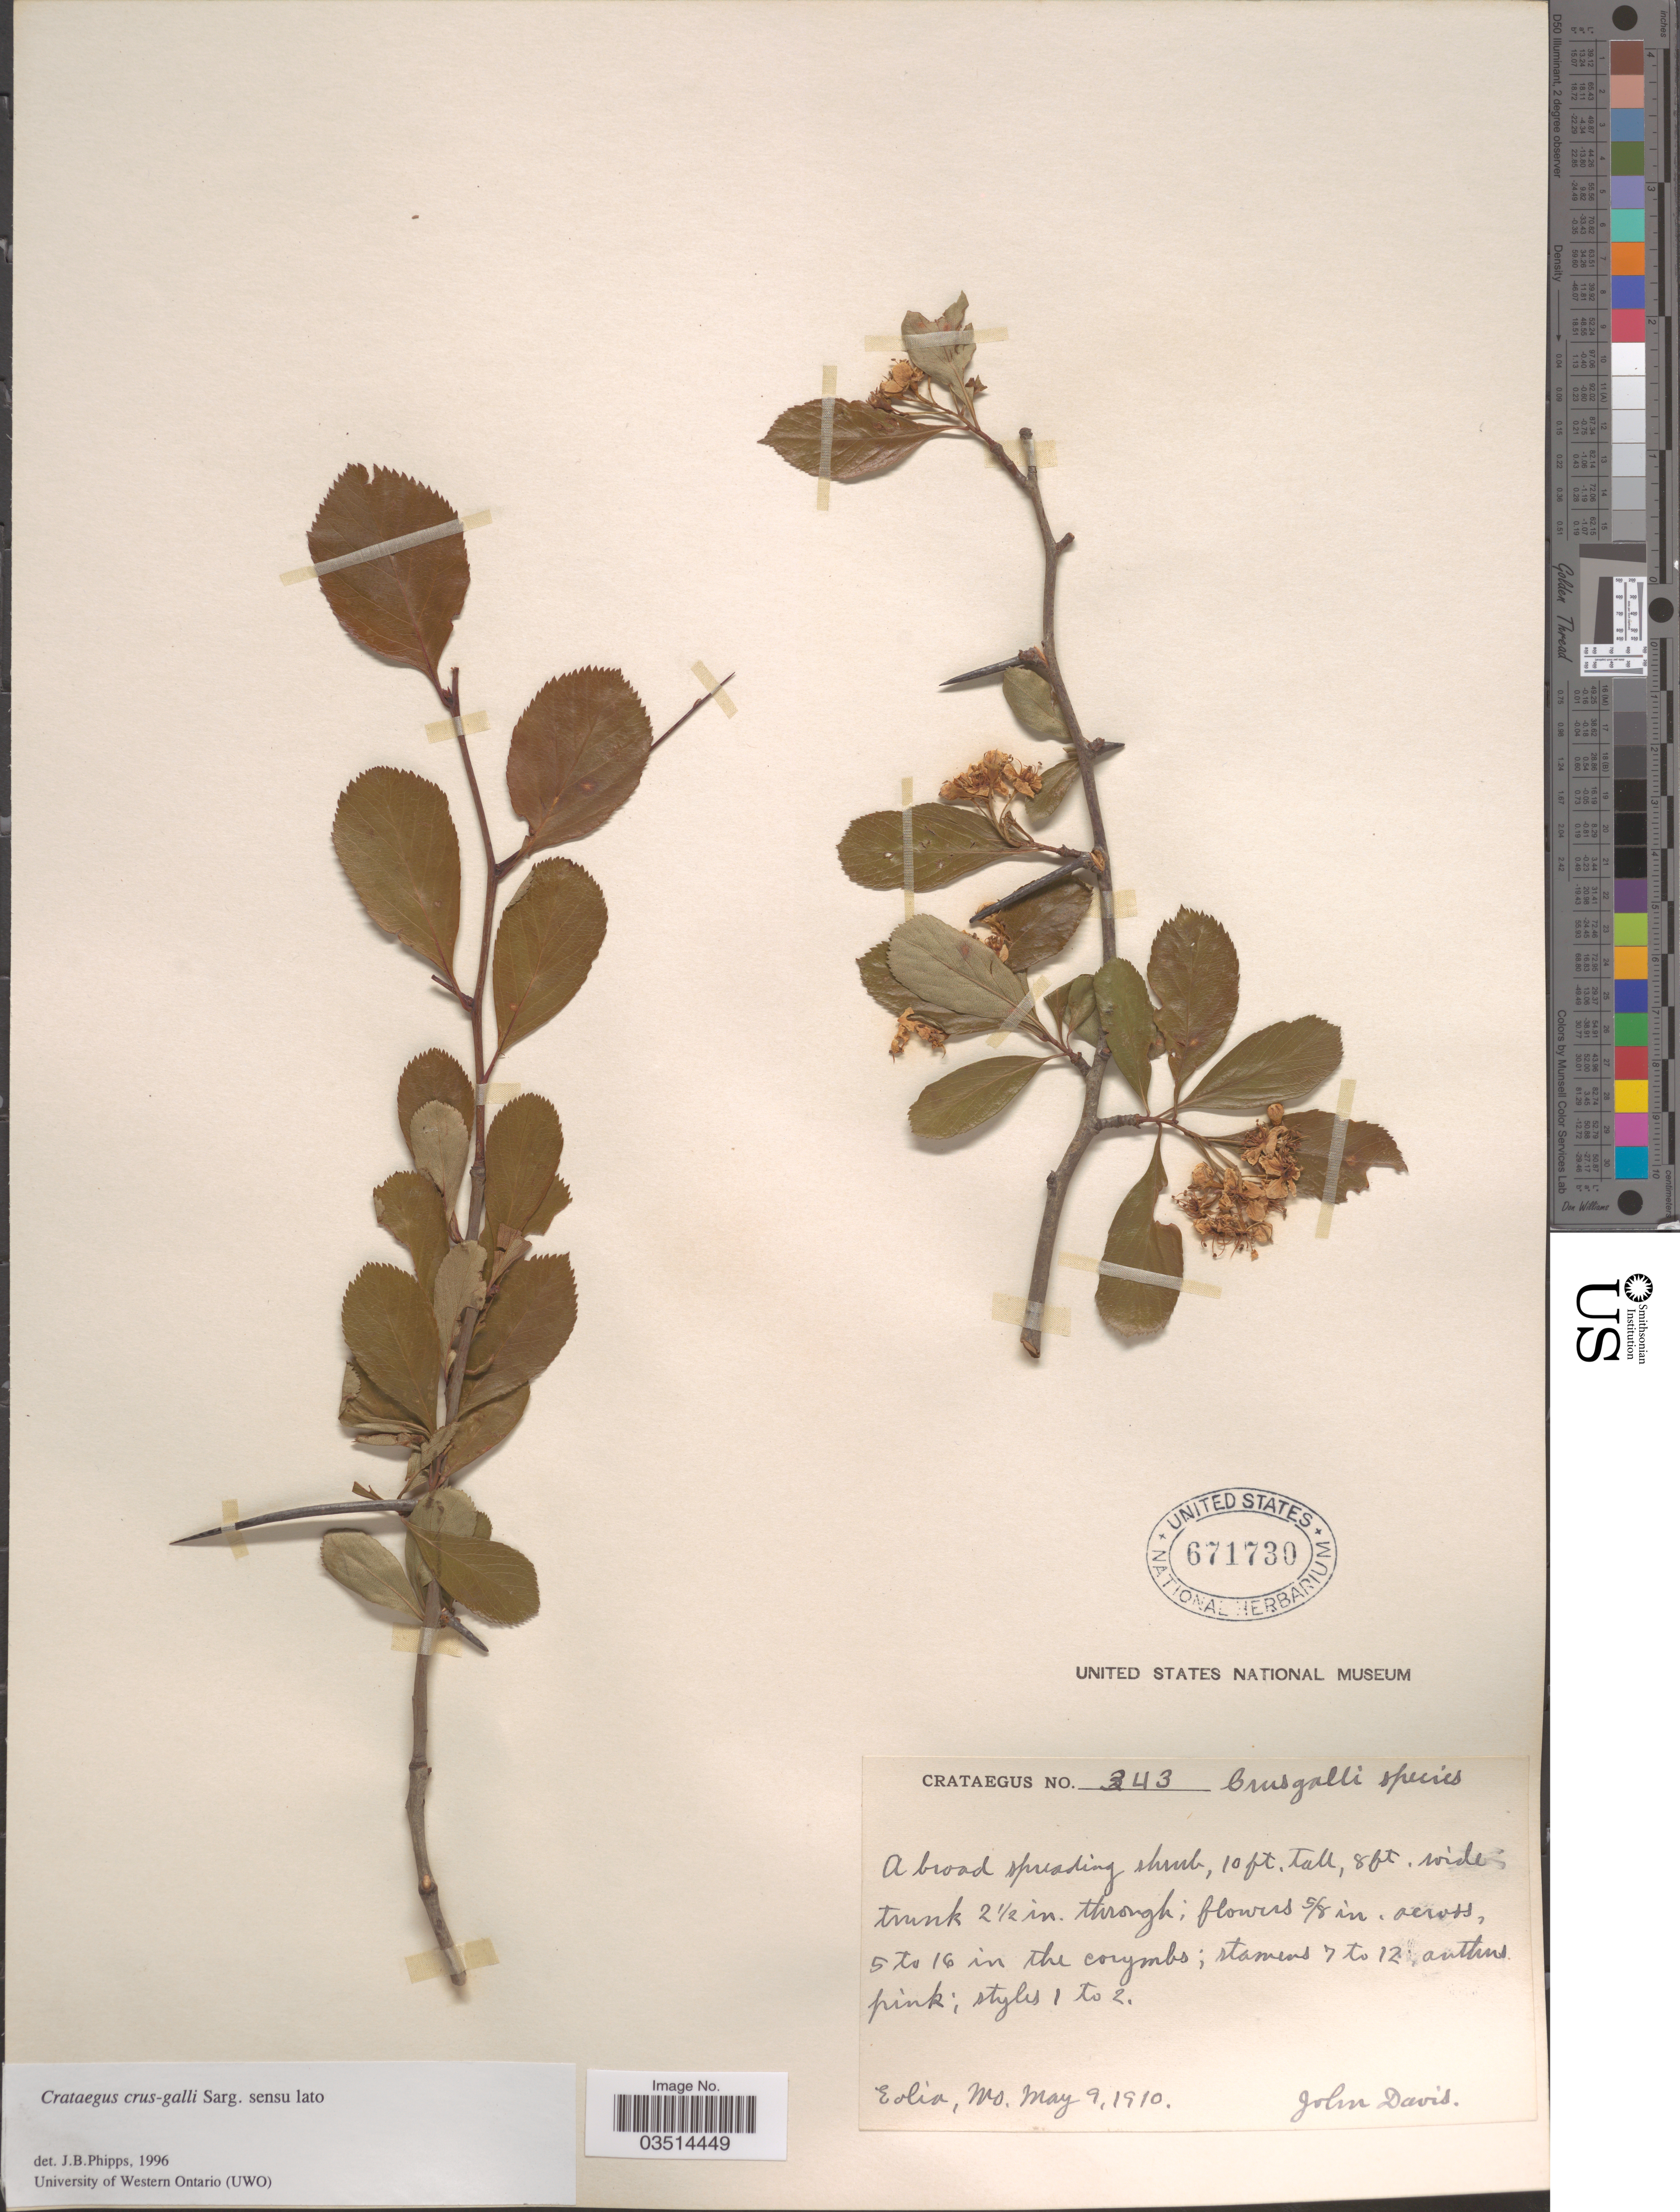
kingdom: Plantae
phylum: Tracheophyta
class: Magnoliopsida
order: Rosales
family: Rosaceae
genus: Crataegus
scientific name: Crataegus crus-galli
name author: L.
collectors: J. Davis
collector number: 343?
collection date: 1910-05-09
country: United States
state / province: Missouri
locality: Eolia.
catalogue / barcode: US 671730